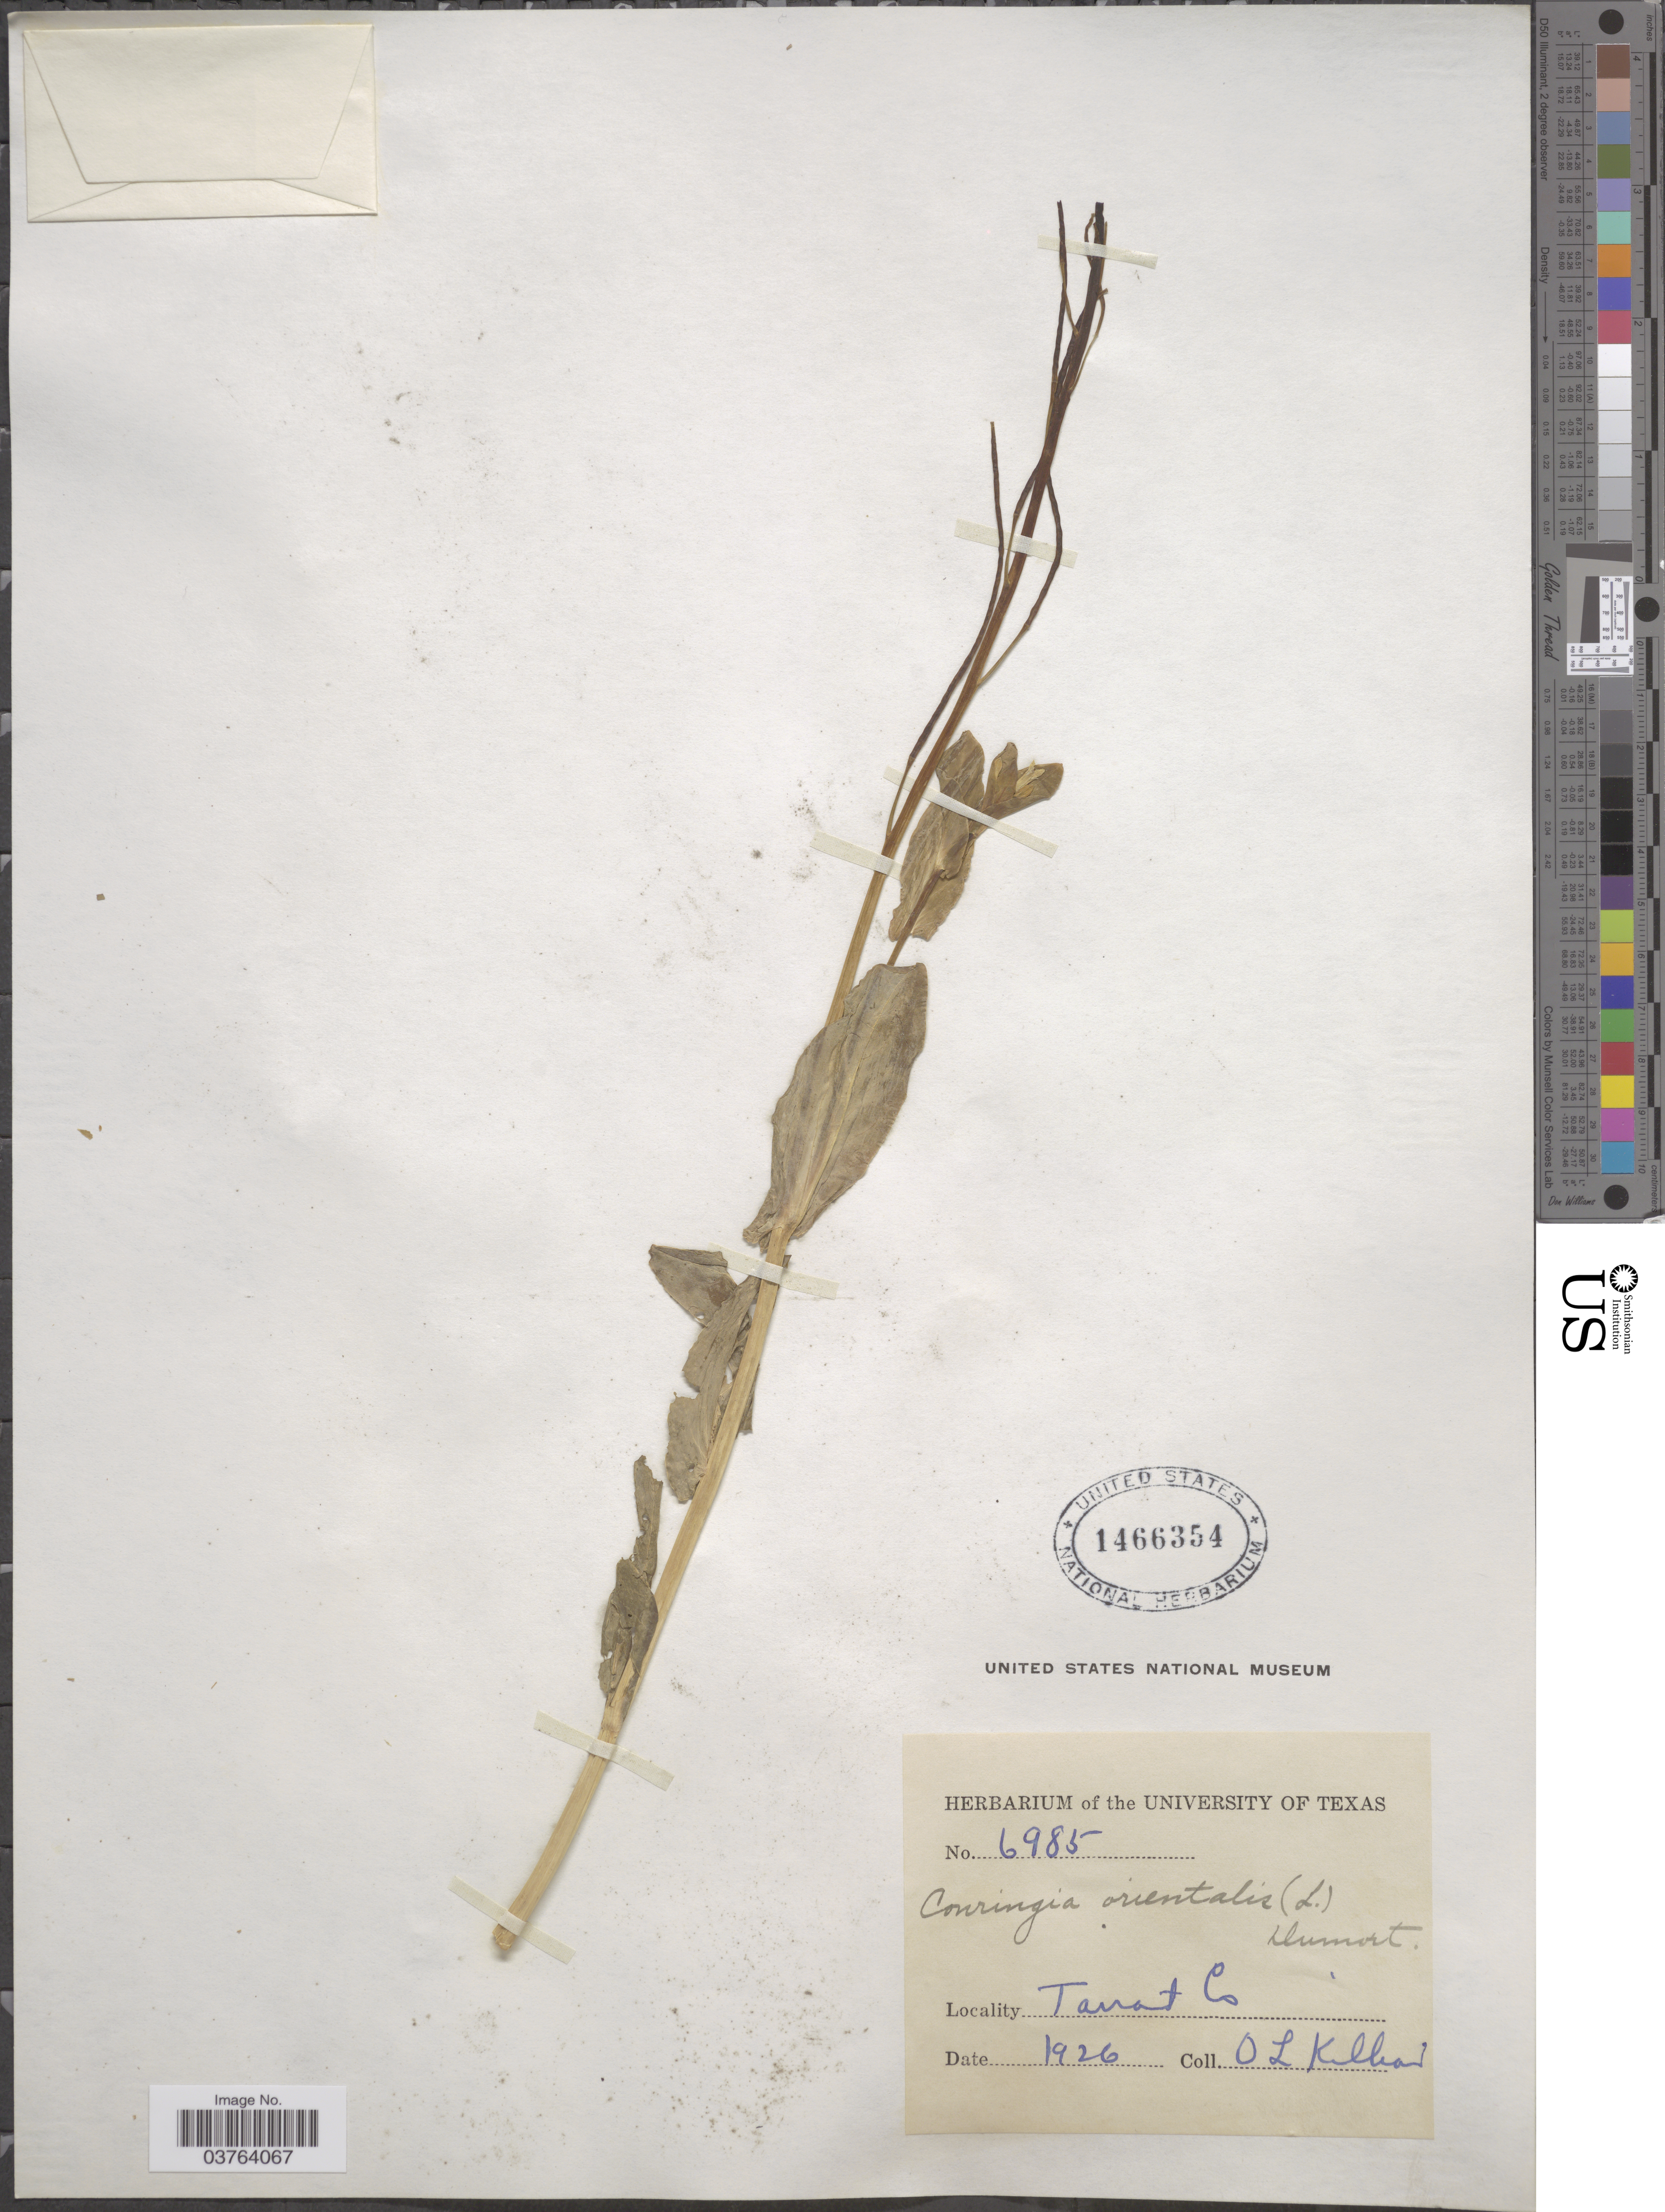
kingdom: Plantae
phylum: Tracheophyta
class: Magnoliopsida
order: Brassicales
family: Brassicaceae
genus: Conringia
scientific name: Conringia orientalis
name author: (L.) C. Presl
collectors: O. Killian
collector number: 6985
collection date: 1926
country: United States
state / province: Texas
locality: Tarrant Co.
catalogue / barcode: US 1466354